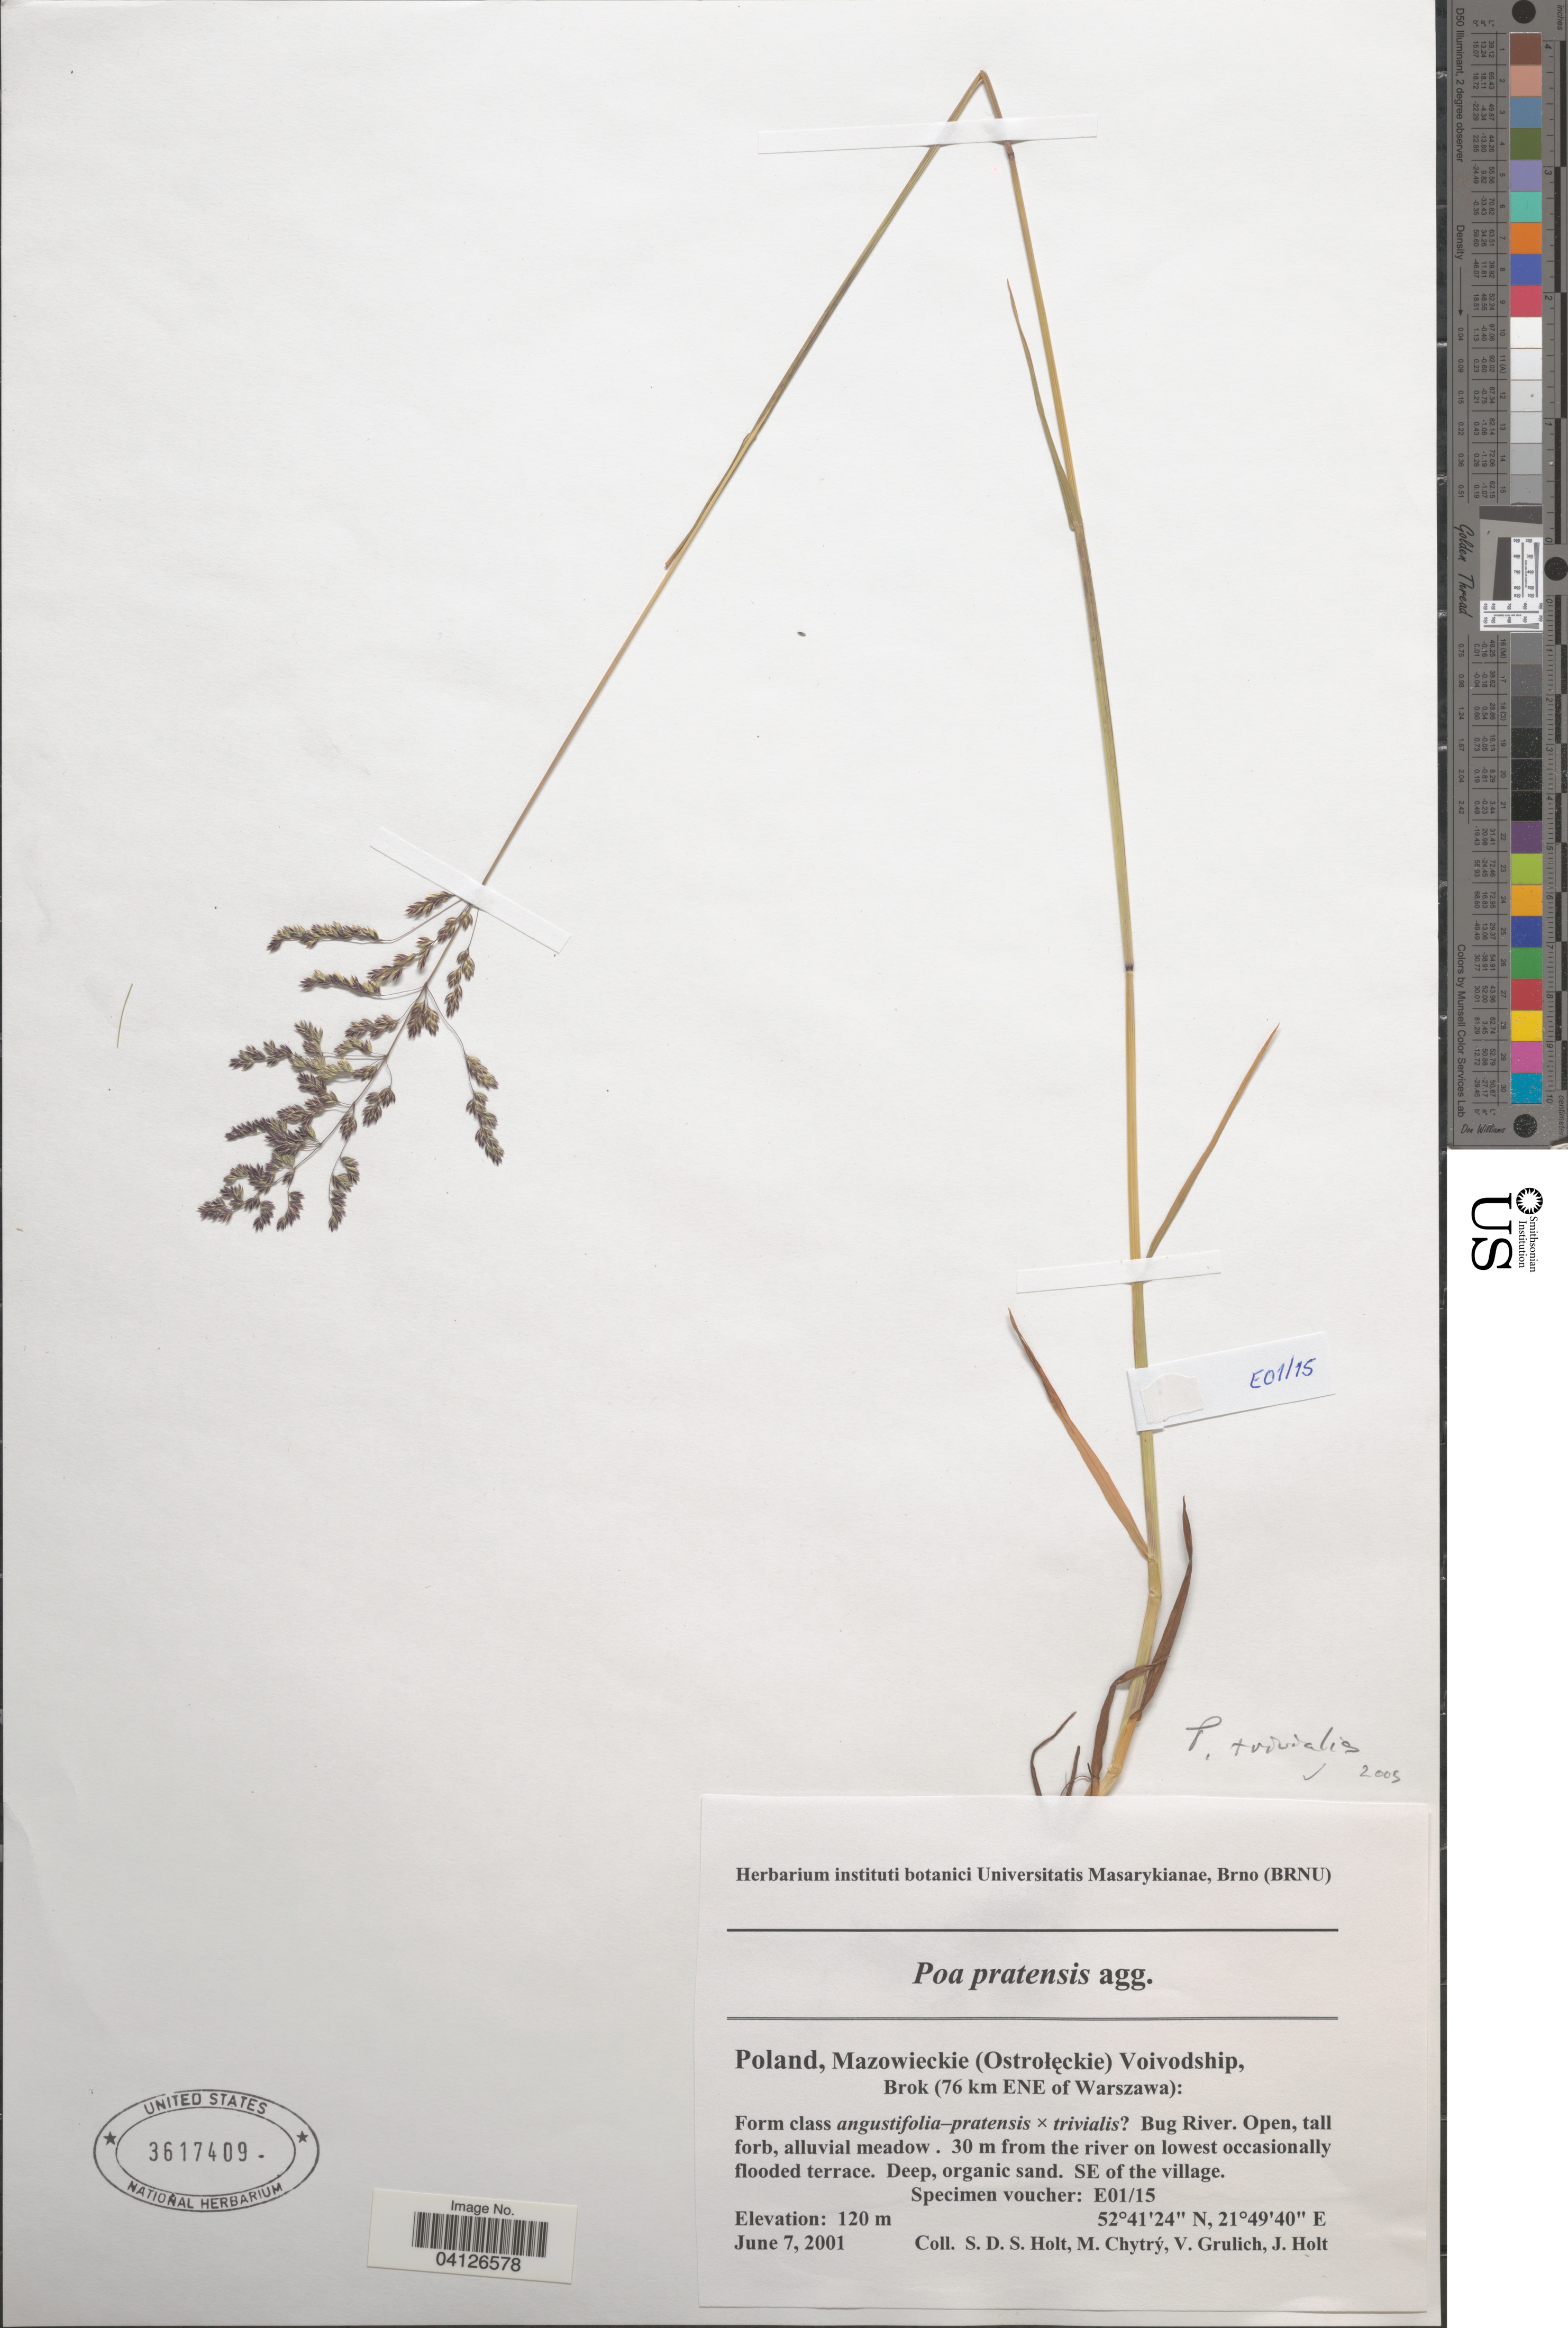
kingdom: Plantae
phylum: Tracheophyta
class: Liliopsida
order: Poales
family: Poaceae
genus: Poa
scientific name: Poa trivialis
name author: L.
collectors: S. Holt, M. Chytrý, V. Grulich & J. Holt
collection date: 2001-06-07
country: Poland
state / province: Mazowieckie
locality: (Ostrołęckie) Voivodship, Brok (76 km ENE of Warszawa): Bug River. 30 m from the river on lowest occasionally flooded terrace. SE of the village.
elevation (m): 120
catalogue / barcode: US 3617409